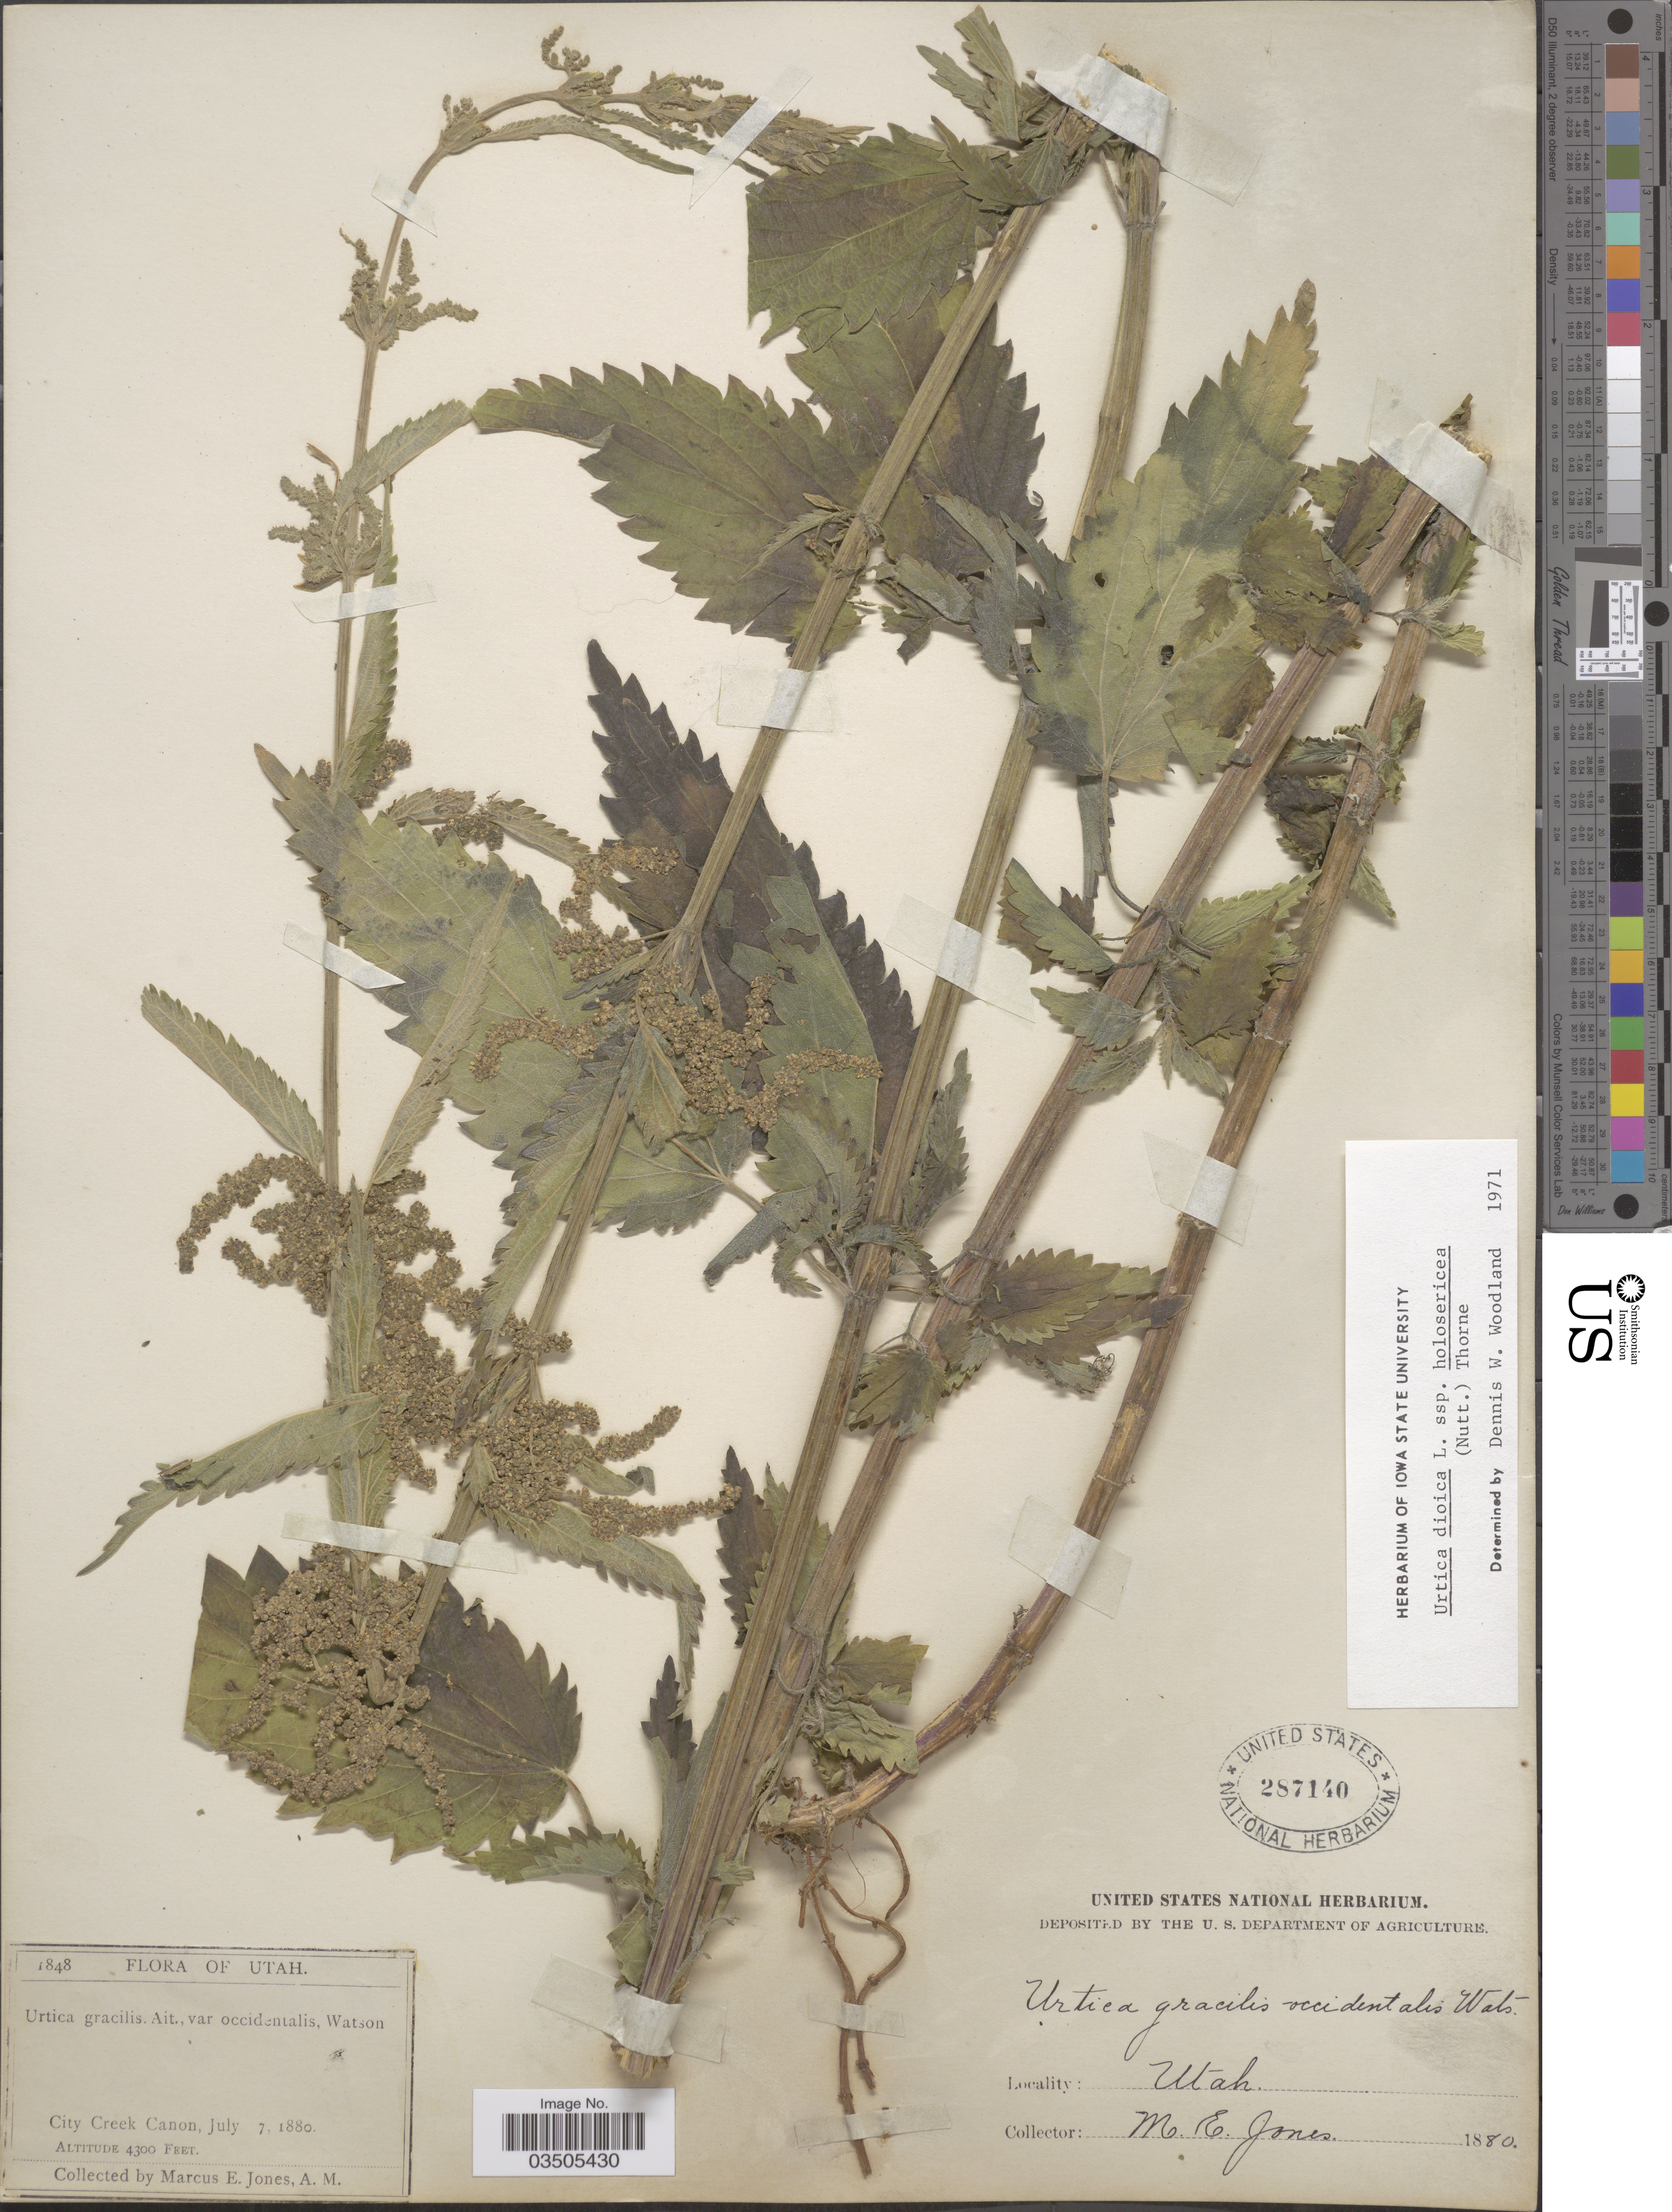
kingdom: Plantae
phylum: Tracheophyta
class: Magnoliopsida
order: Rosales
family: Urticaceae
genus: Urtica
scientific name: Urtica dioica subsp. holosericea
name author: (Nutt.) Thorne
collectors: M. E. Jones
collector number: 1848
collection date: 1880-07-07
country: United States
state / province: Utah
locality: City Creek Canon.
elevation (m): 1311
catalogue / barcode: US 287140